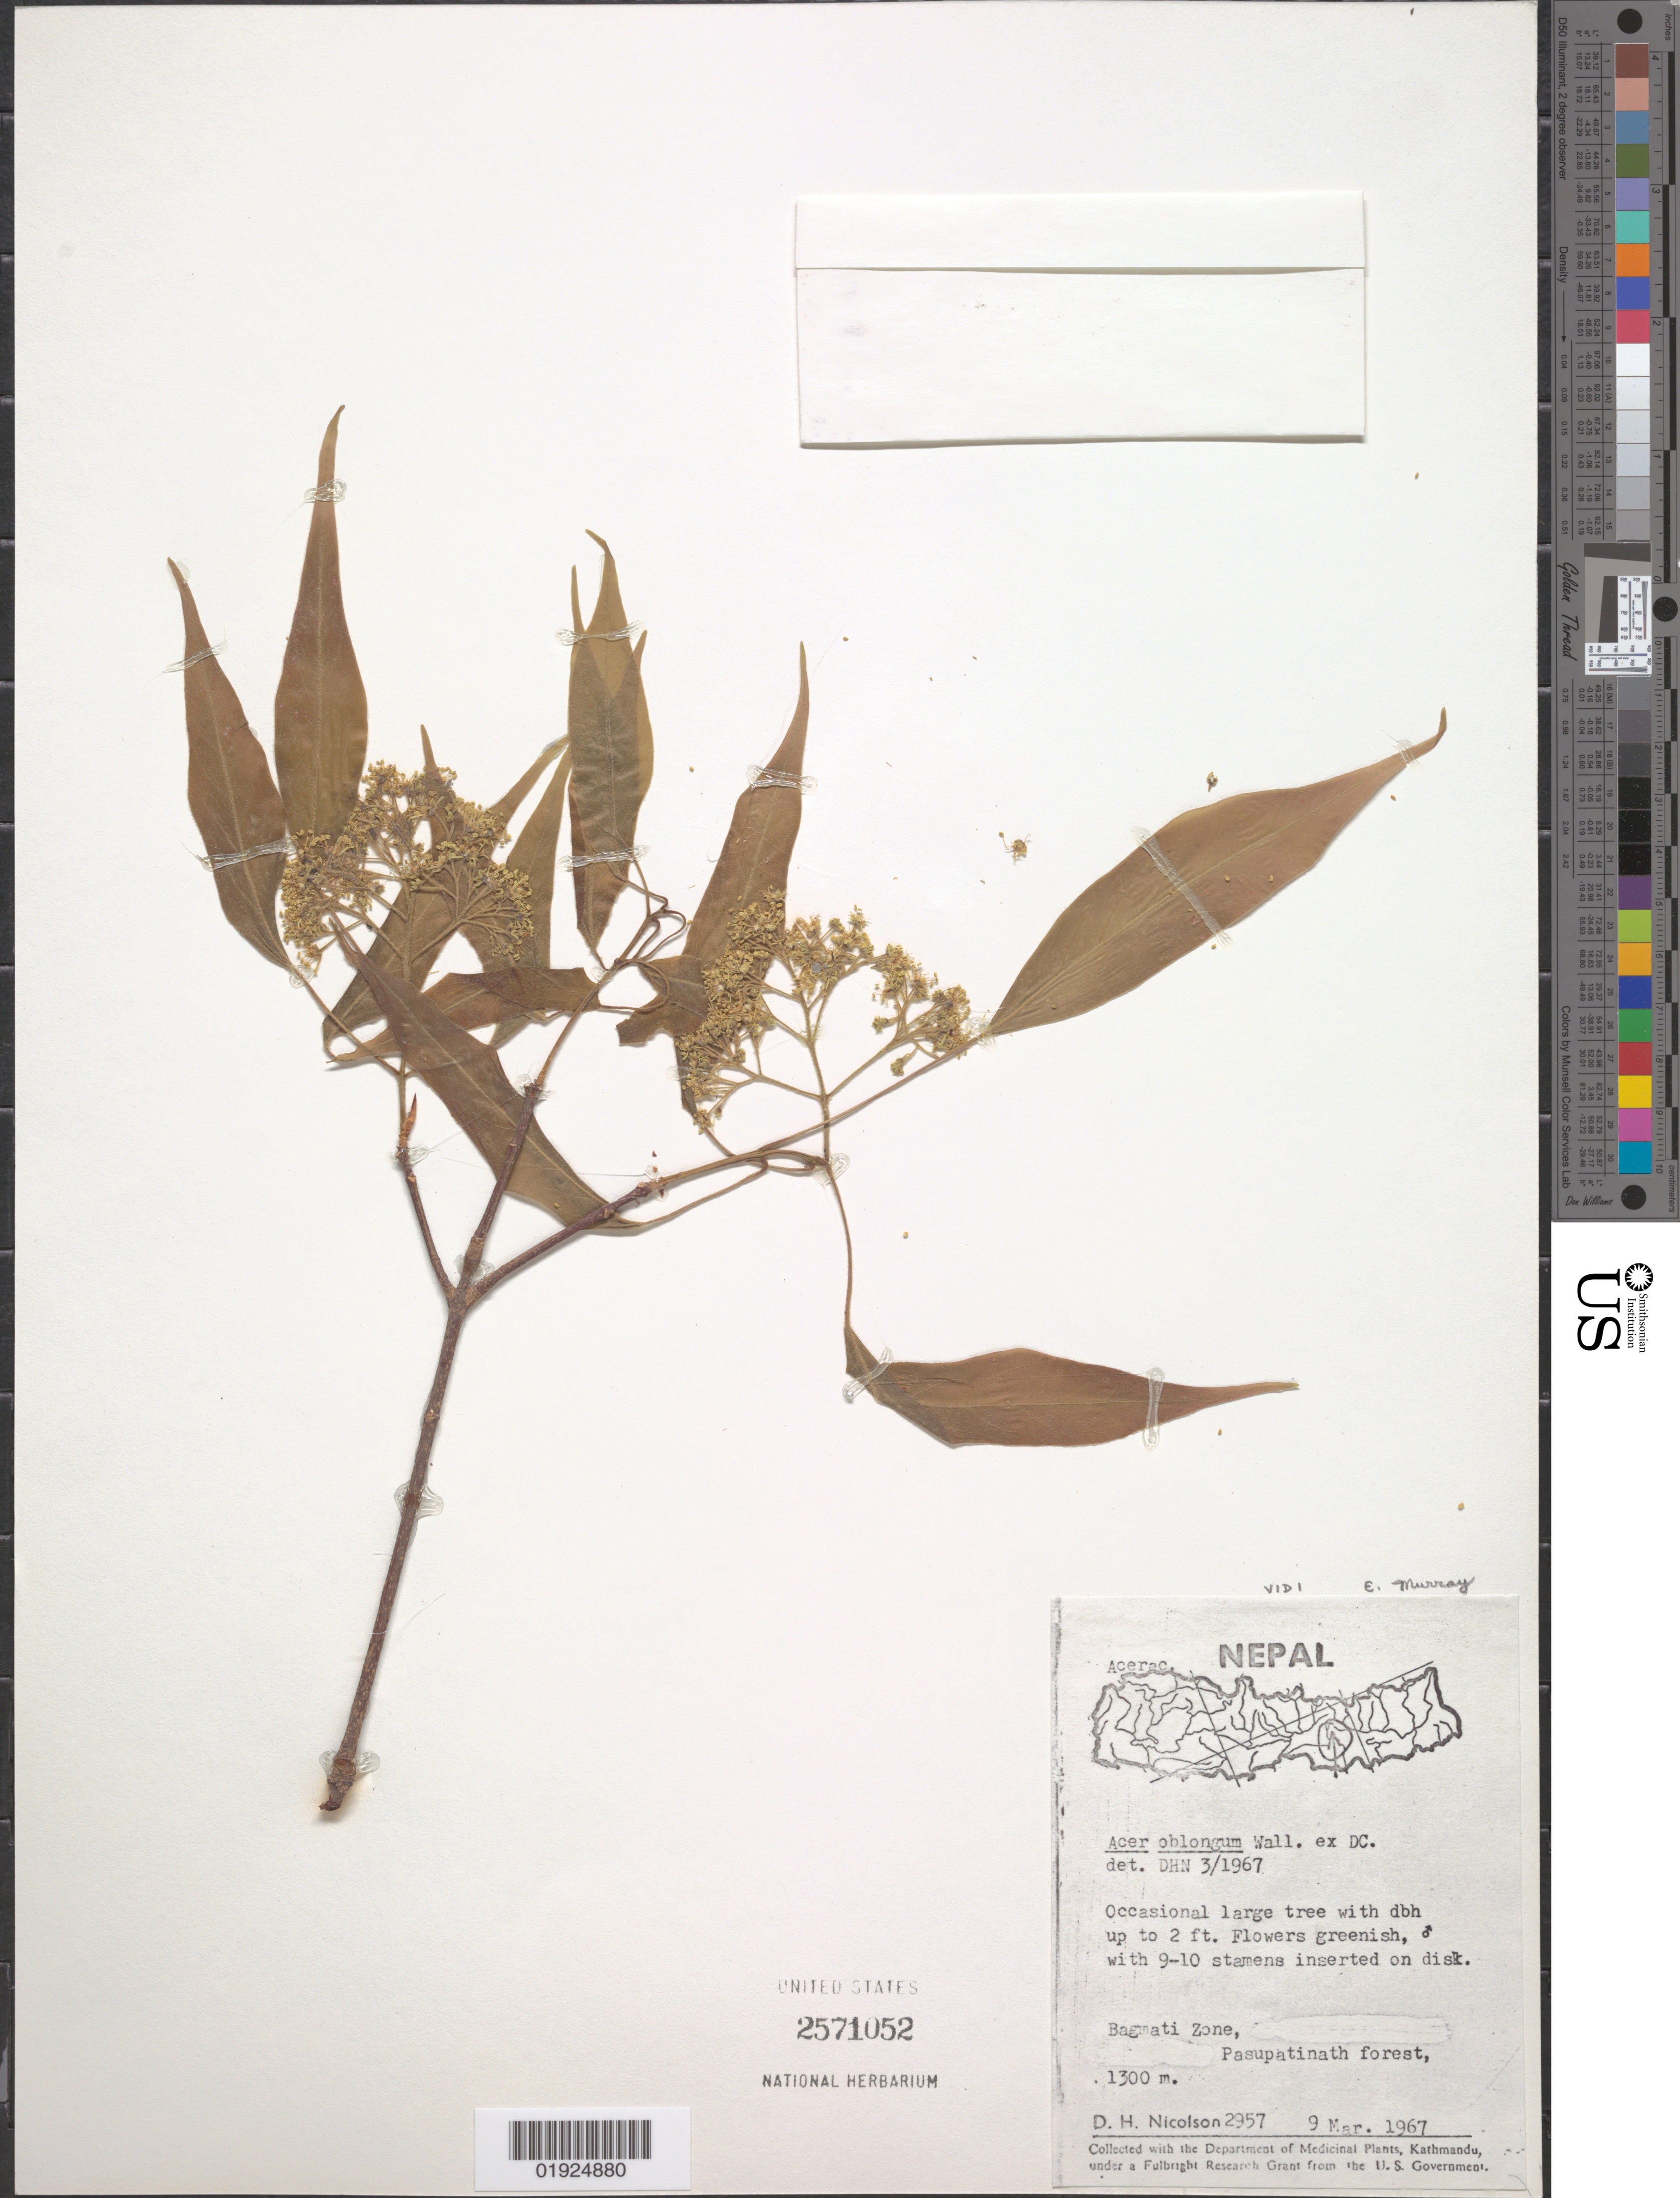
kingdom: Plantae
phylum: Tracheophyta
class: Magnoliopsida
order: Sapindales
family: Sapindaceae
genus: Acer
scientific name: Acer oblongum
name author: Wall. ex DC.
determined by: Nicolson, Dan H.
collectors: D. H. Nicolson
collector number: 2957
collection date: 1967-03-09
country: Nepal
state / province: Bagmati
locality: Bagmati Zone, Pasupatinath Forest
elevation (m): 1300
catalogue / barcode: US 2571052